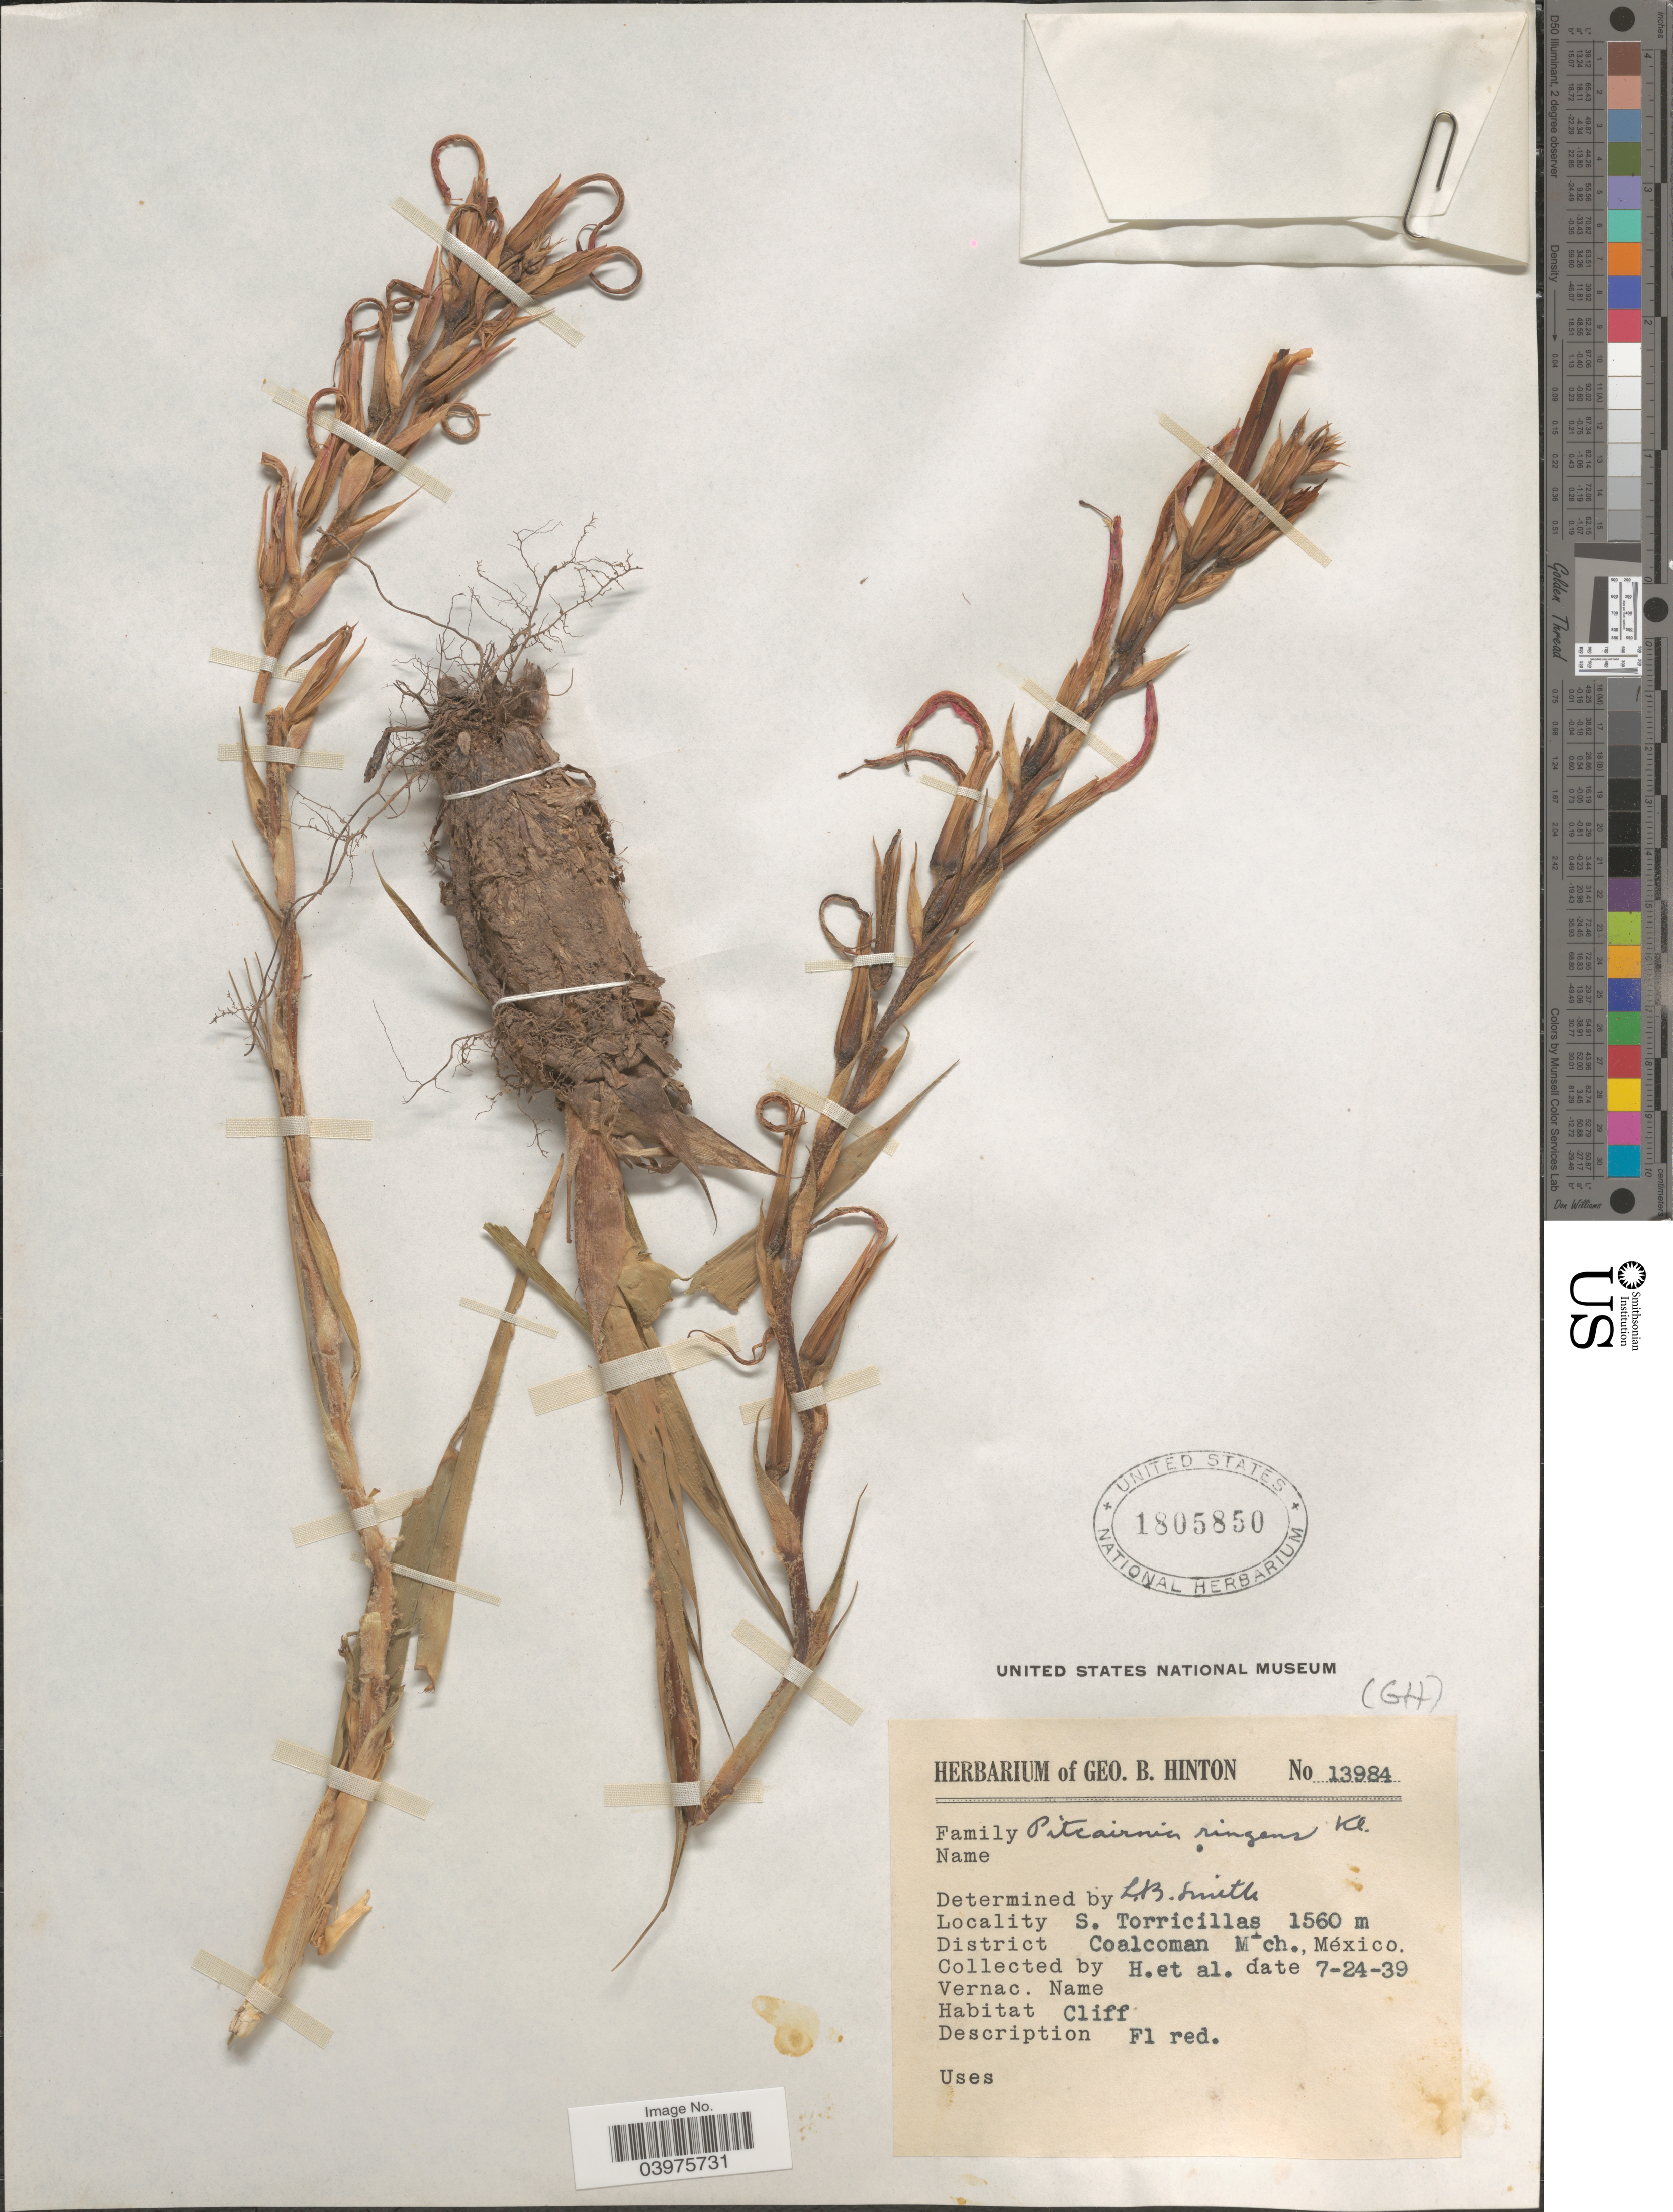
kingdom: Plantae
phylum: Tracheophyta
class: Liliopsida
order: Poales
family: Bromeliaceae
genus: Pitcairnia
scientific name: Pitcairnia ringens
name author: Klotzsch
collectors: G. B. Hinton & et al.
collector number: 13987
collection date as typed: Transcribed d/m/y: 24/7/39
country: Mexico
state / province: Michoacán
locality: S. Torricillas. District Coalcoman.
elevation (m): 1560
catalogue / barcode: US 1805850